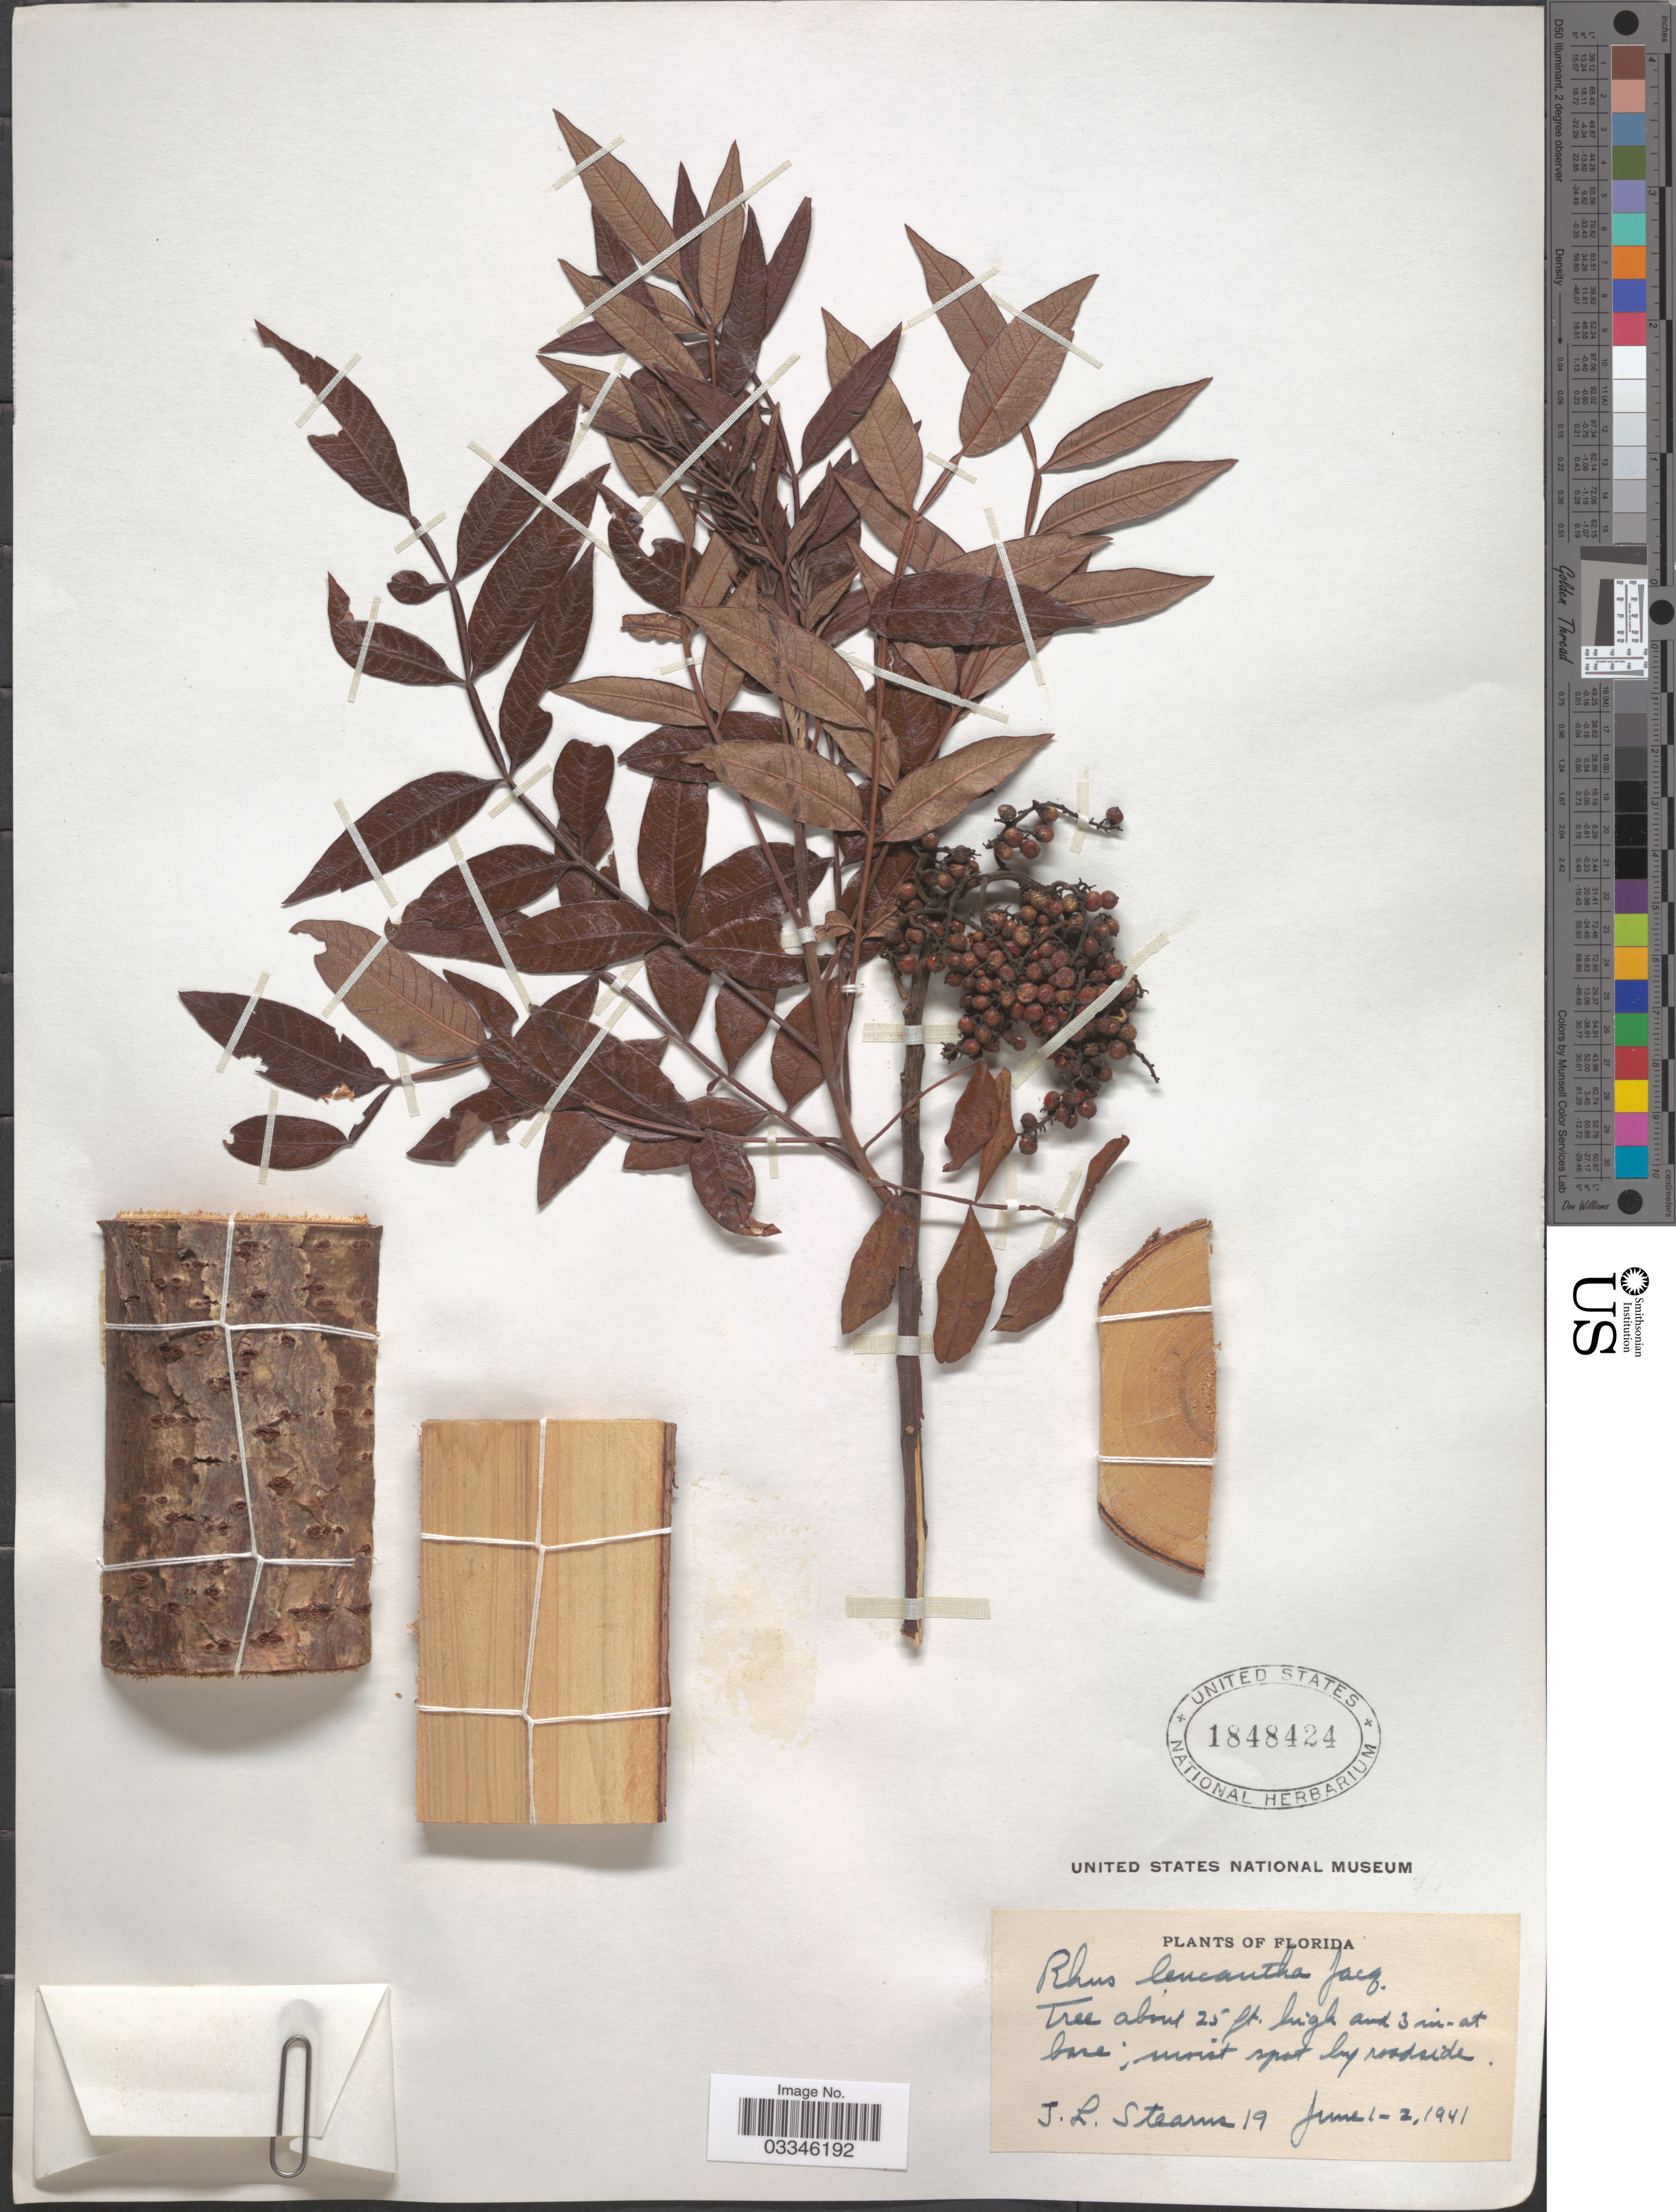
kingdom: Plantae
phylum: Tracheophyta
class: Magnoliopsida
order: Sapindales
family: Anacardiaceae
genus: Rhus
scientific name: Rhus leucantha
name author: Jacq.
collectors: J. Stearns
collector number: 19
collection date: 1941-06-01/1941-06-02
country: United States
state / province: Florida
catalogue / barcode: US 1848424